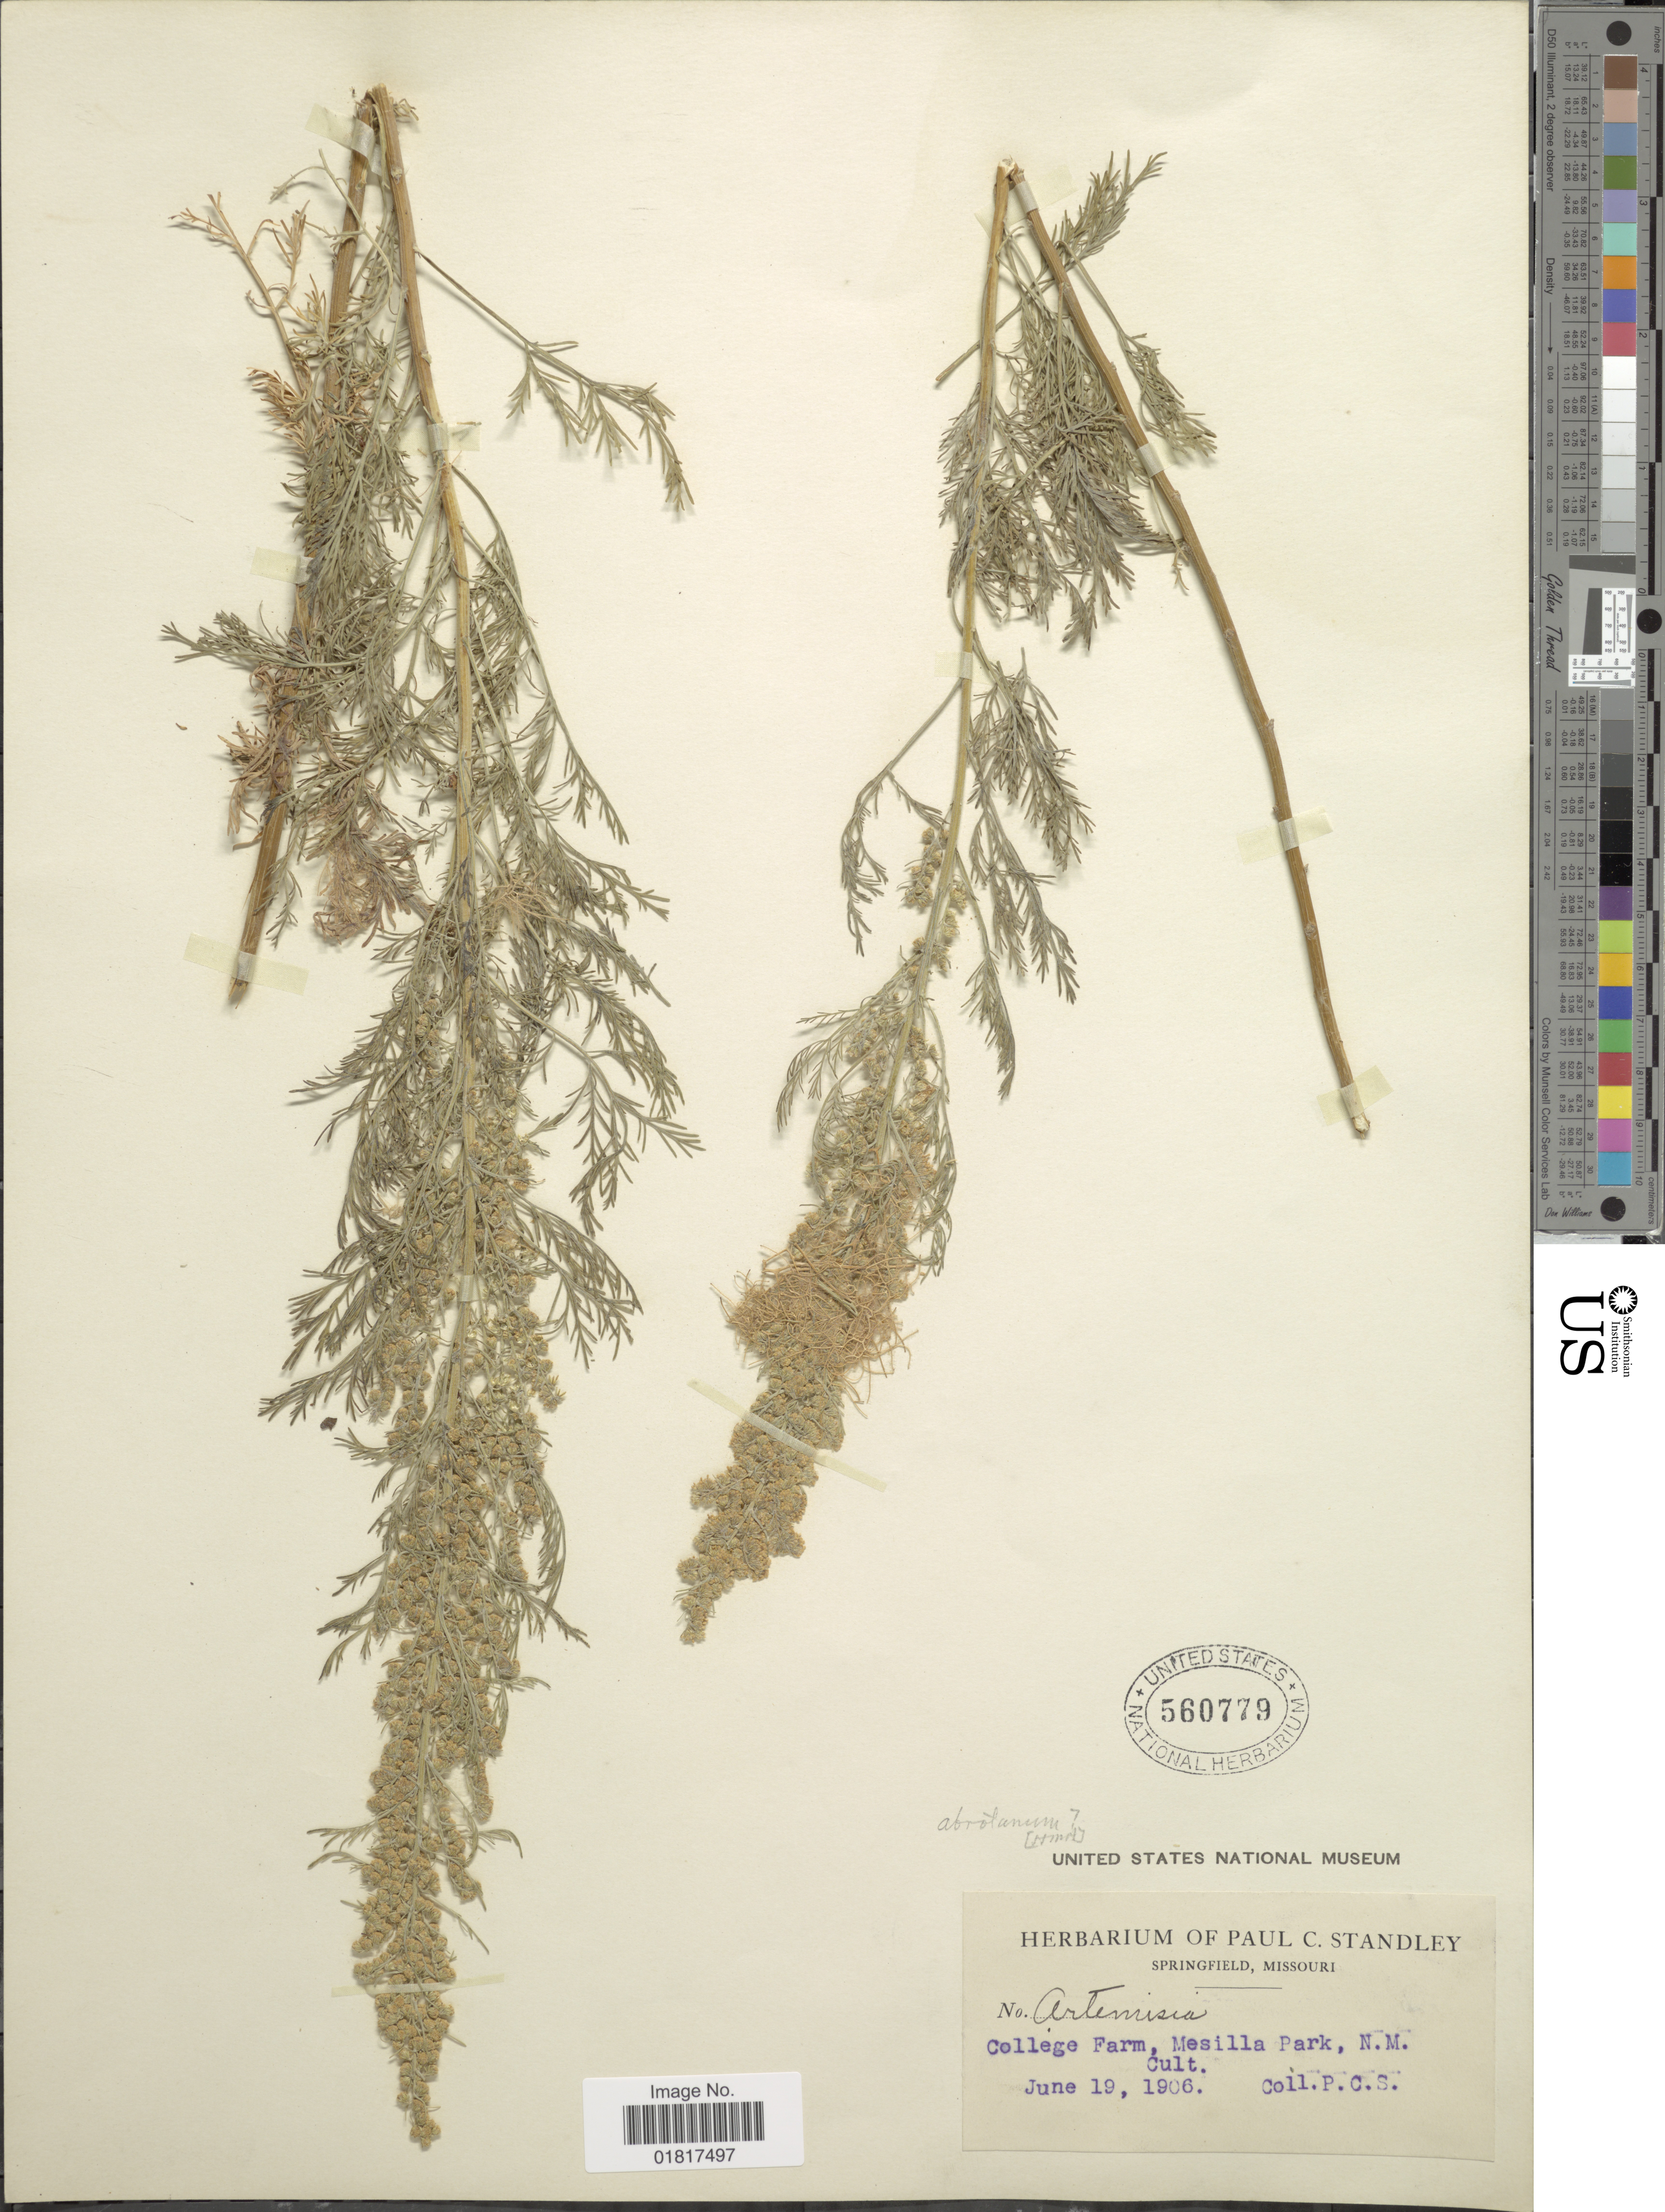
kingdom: Plantae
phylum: Tracheophyta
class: Magnoliopsida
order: Asterales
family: Asteraceae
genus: Artemisia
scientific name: Artemisia sp.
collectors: P. C. Standley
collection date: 1906-06-19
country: United States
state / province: New Mexico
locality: College Farm, Mesilla Park, N. M Cult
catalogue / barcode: US 560779